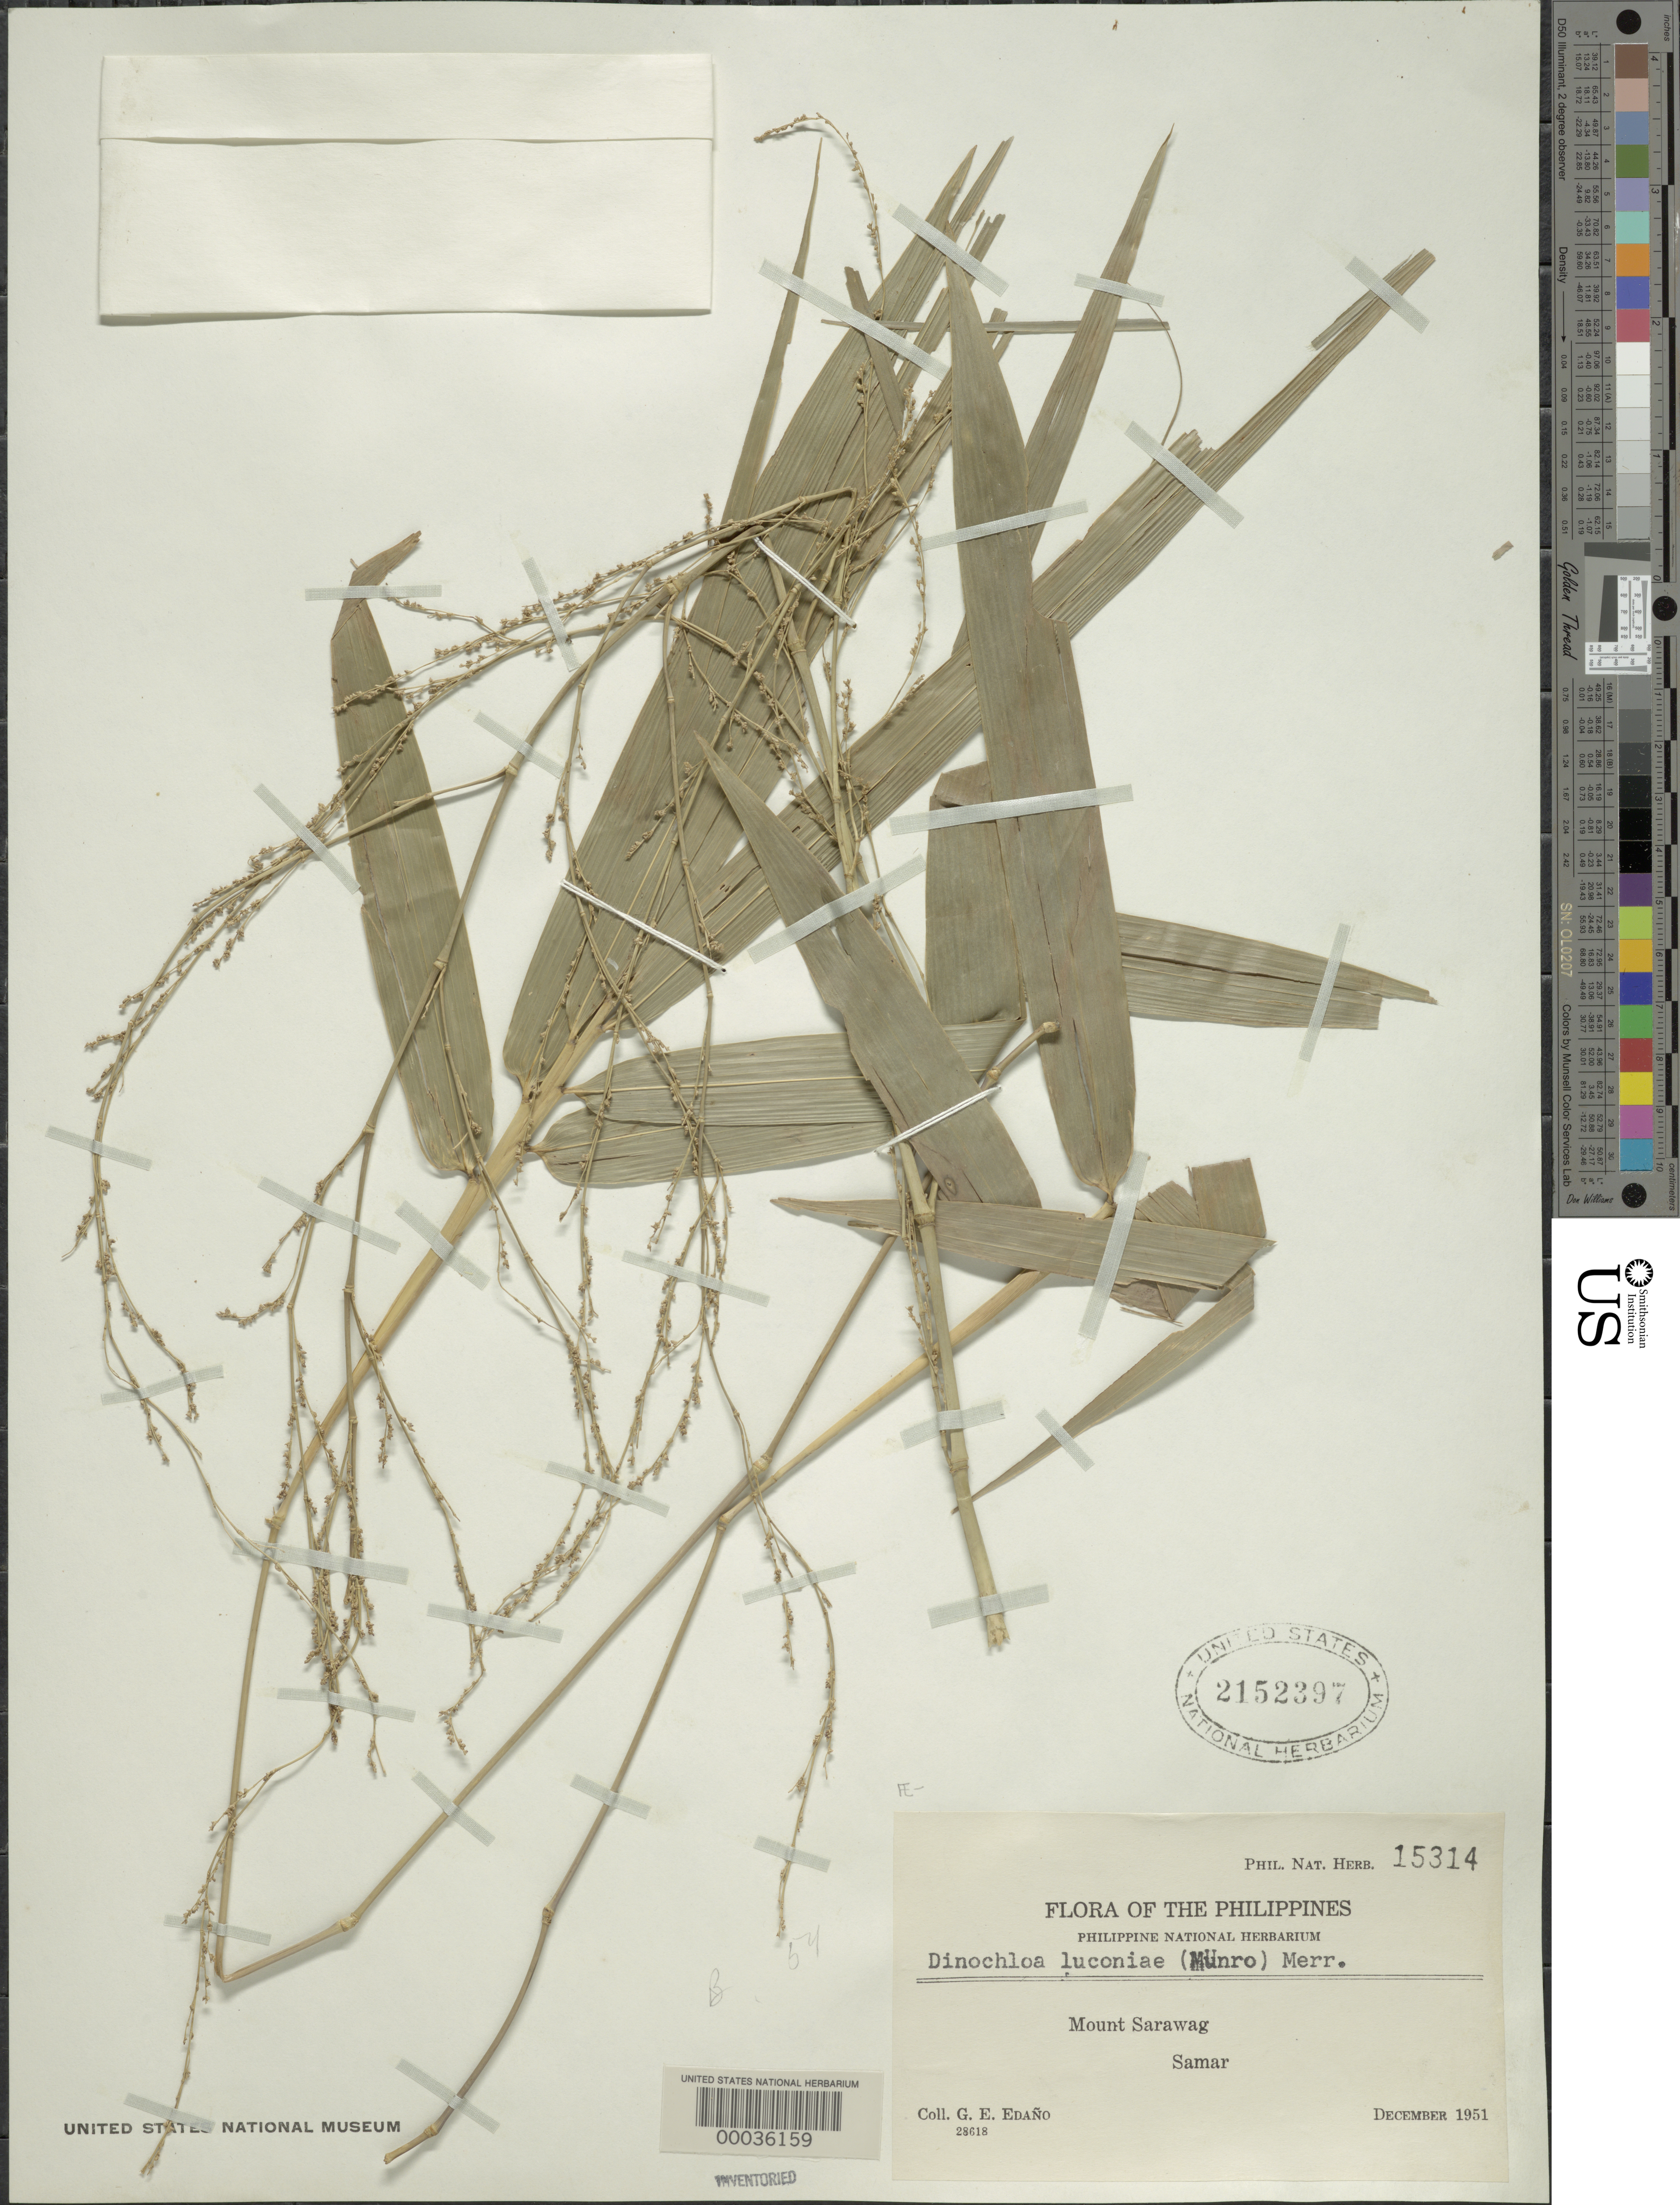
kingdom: Plantae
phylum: Tracheophyta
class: Liliopsida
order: Poales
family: Poaceae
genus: Dinochloa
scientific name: Dinochloa luconiae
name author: (Munro) Merr.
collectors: G. E. Edaño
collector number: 28618 / Pnh 15314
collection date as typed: Dec 1951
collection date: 1951-12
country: Philippines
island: Samar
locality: Mount sarawag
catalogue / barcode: US 2152397